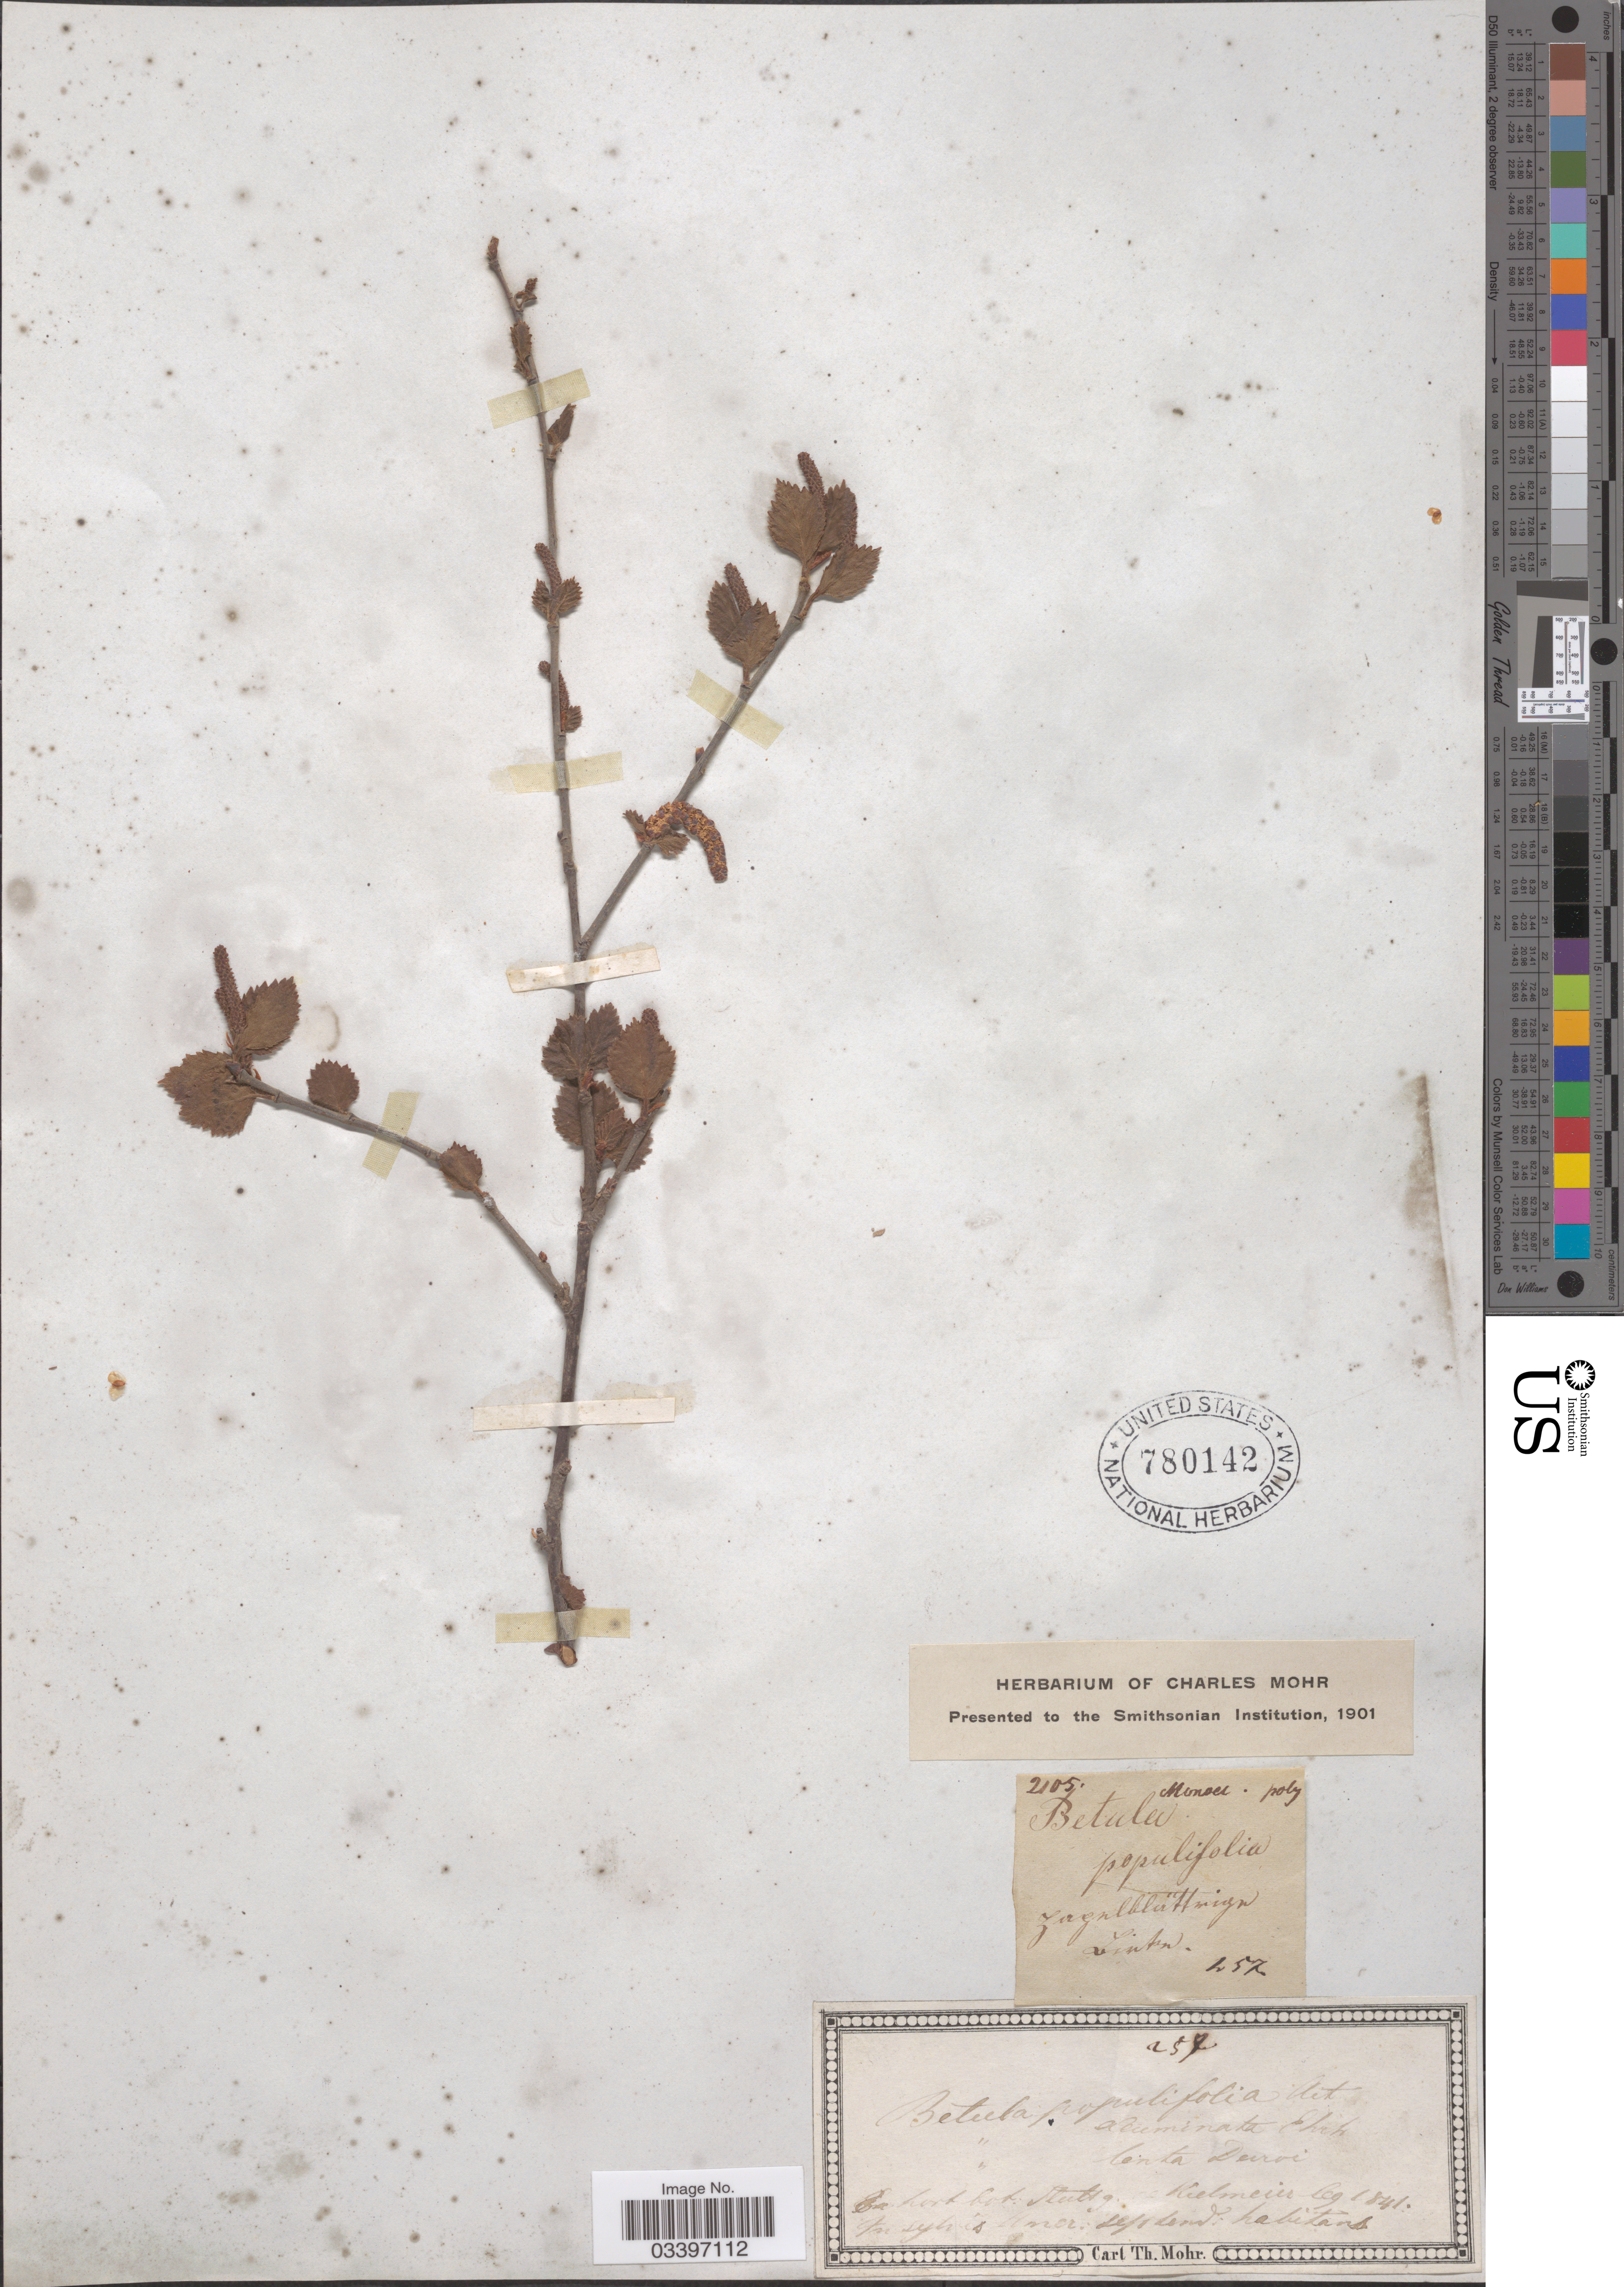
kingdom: Plantae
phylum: Tracheophyta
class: Magnoliopsida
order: Fagales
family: Betulaceae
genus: Betula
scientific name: Betula sp.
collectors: Mohr, C. T. (herbarium)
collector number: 257/ 2105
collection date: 1841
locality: Zirgenblïrttingen Linten. [unsure placement] [interpreted]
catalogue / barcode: US 780142